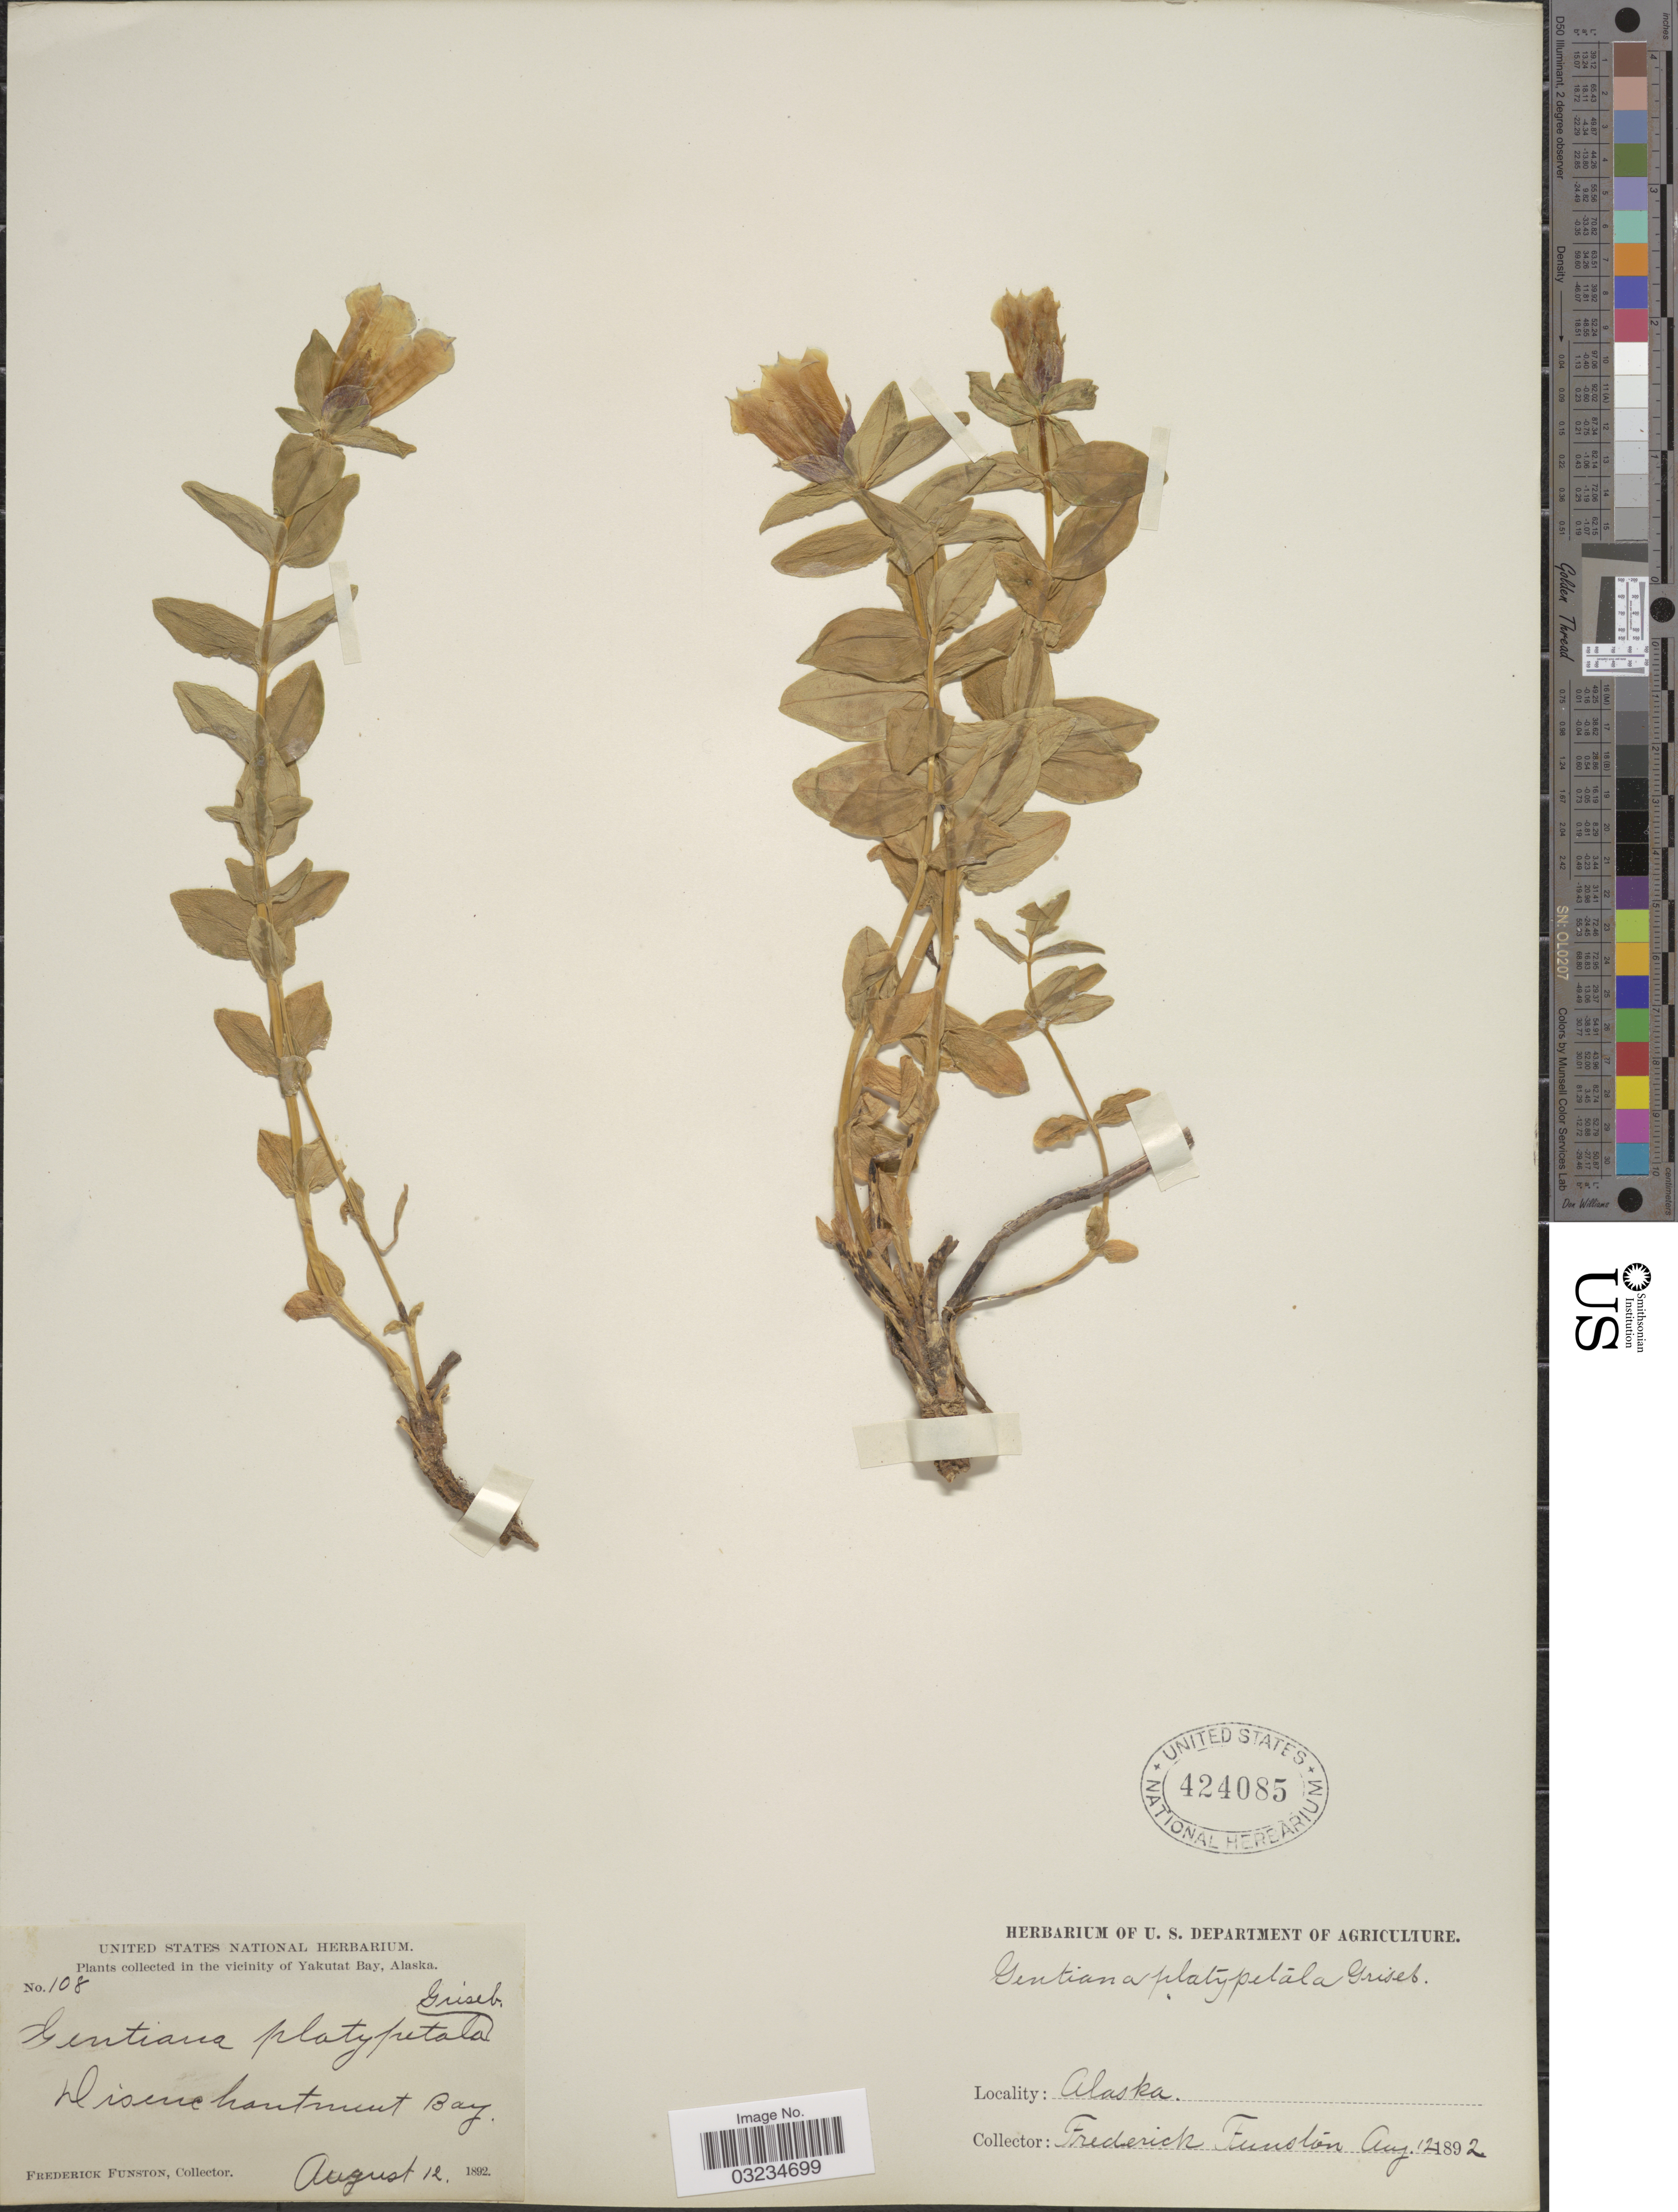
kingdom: Plantae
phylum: Tracheophyta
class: Magnoliopsida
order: Gentianales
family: Gentianaceae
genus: Gentiana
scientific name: Gentiana platypetala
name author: Griseb.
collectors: F. Funston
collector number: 108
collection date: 1892-08-12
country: United States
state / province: Alaska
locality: The vicinity of Yakutat Bay. Disenchantment Bay.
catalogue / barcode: US 424085